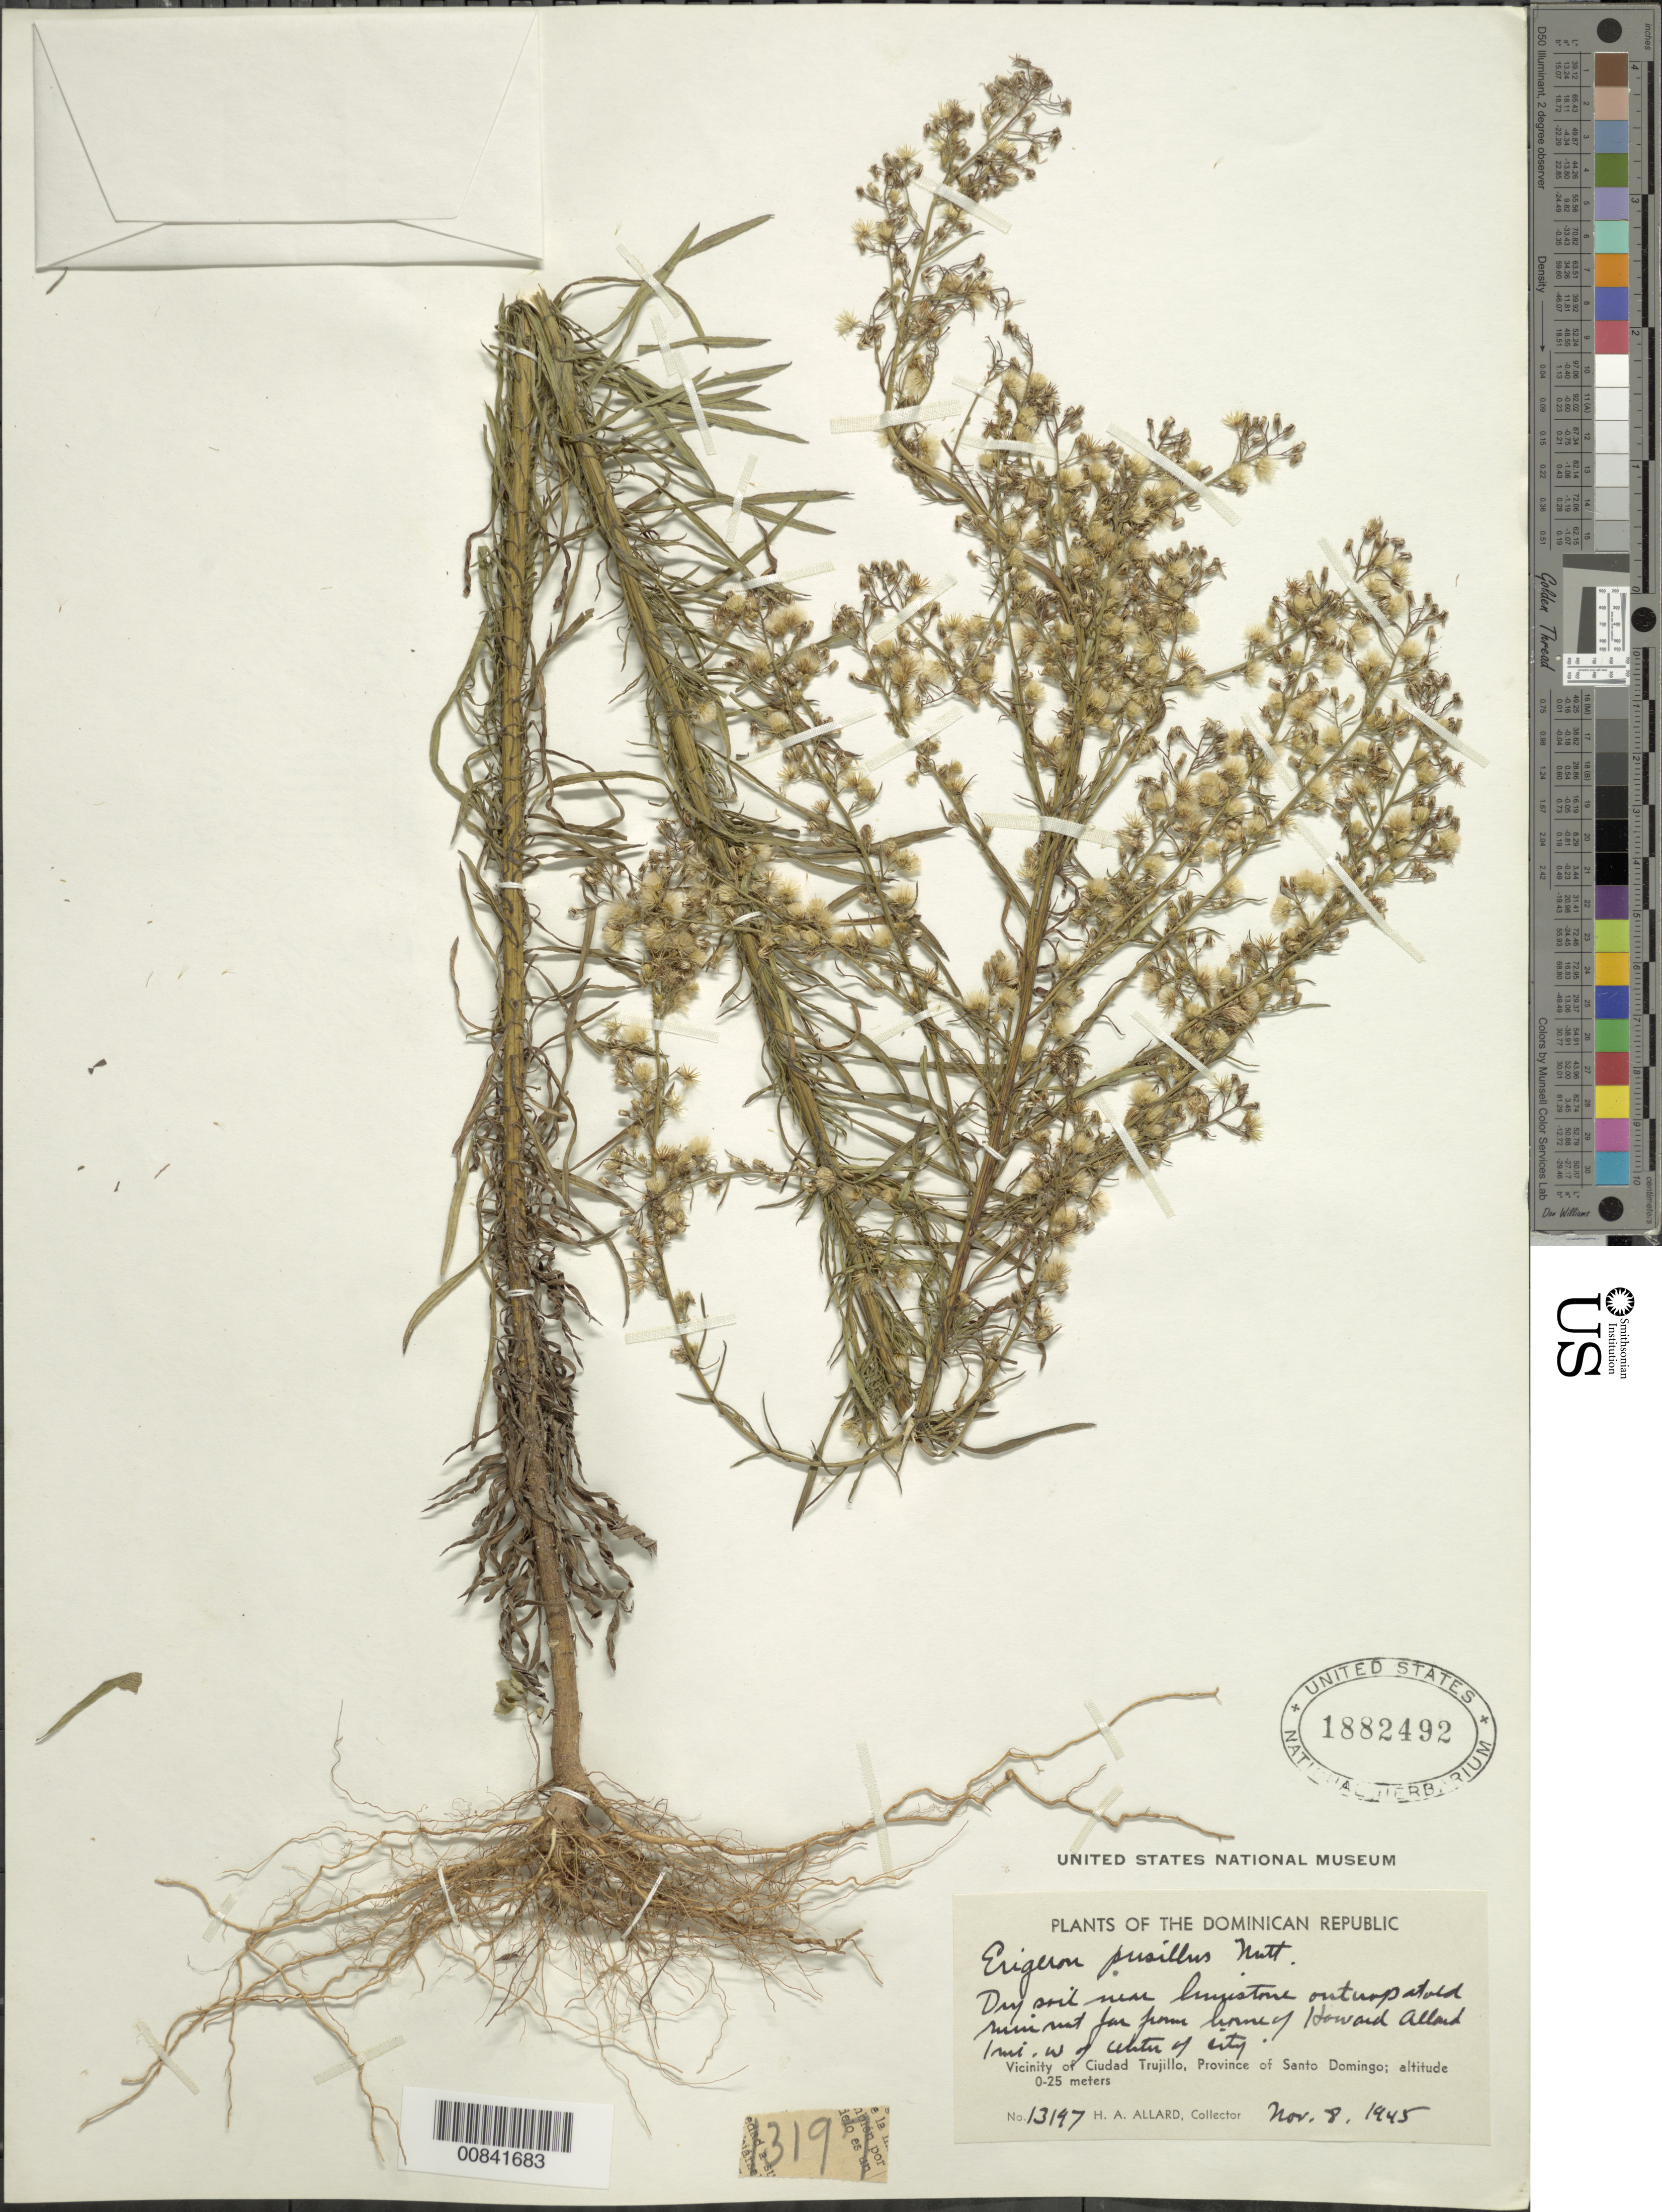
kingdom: Plantae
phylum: Tracheophyta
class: Magnoliopsida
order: Asterales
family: Asteraceae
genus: Conyza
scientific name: Conyza canadensis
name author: (L.) Cronq.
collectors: H. A. Allard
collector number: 13197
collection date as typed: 08 Nov 1945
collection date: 1945-11-08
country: Dominican Republic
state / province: Distrito Nacional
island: Hispaniola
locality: Vicinity of Santo Domingo City, at old ruin not far from Howard Allard's home, 1 mile W of center of city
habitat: Dry soil near limestone outcrop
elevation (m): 0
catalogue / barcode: US 1882492